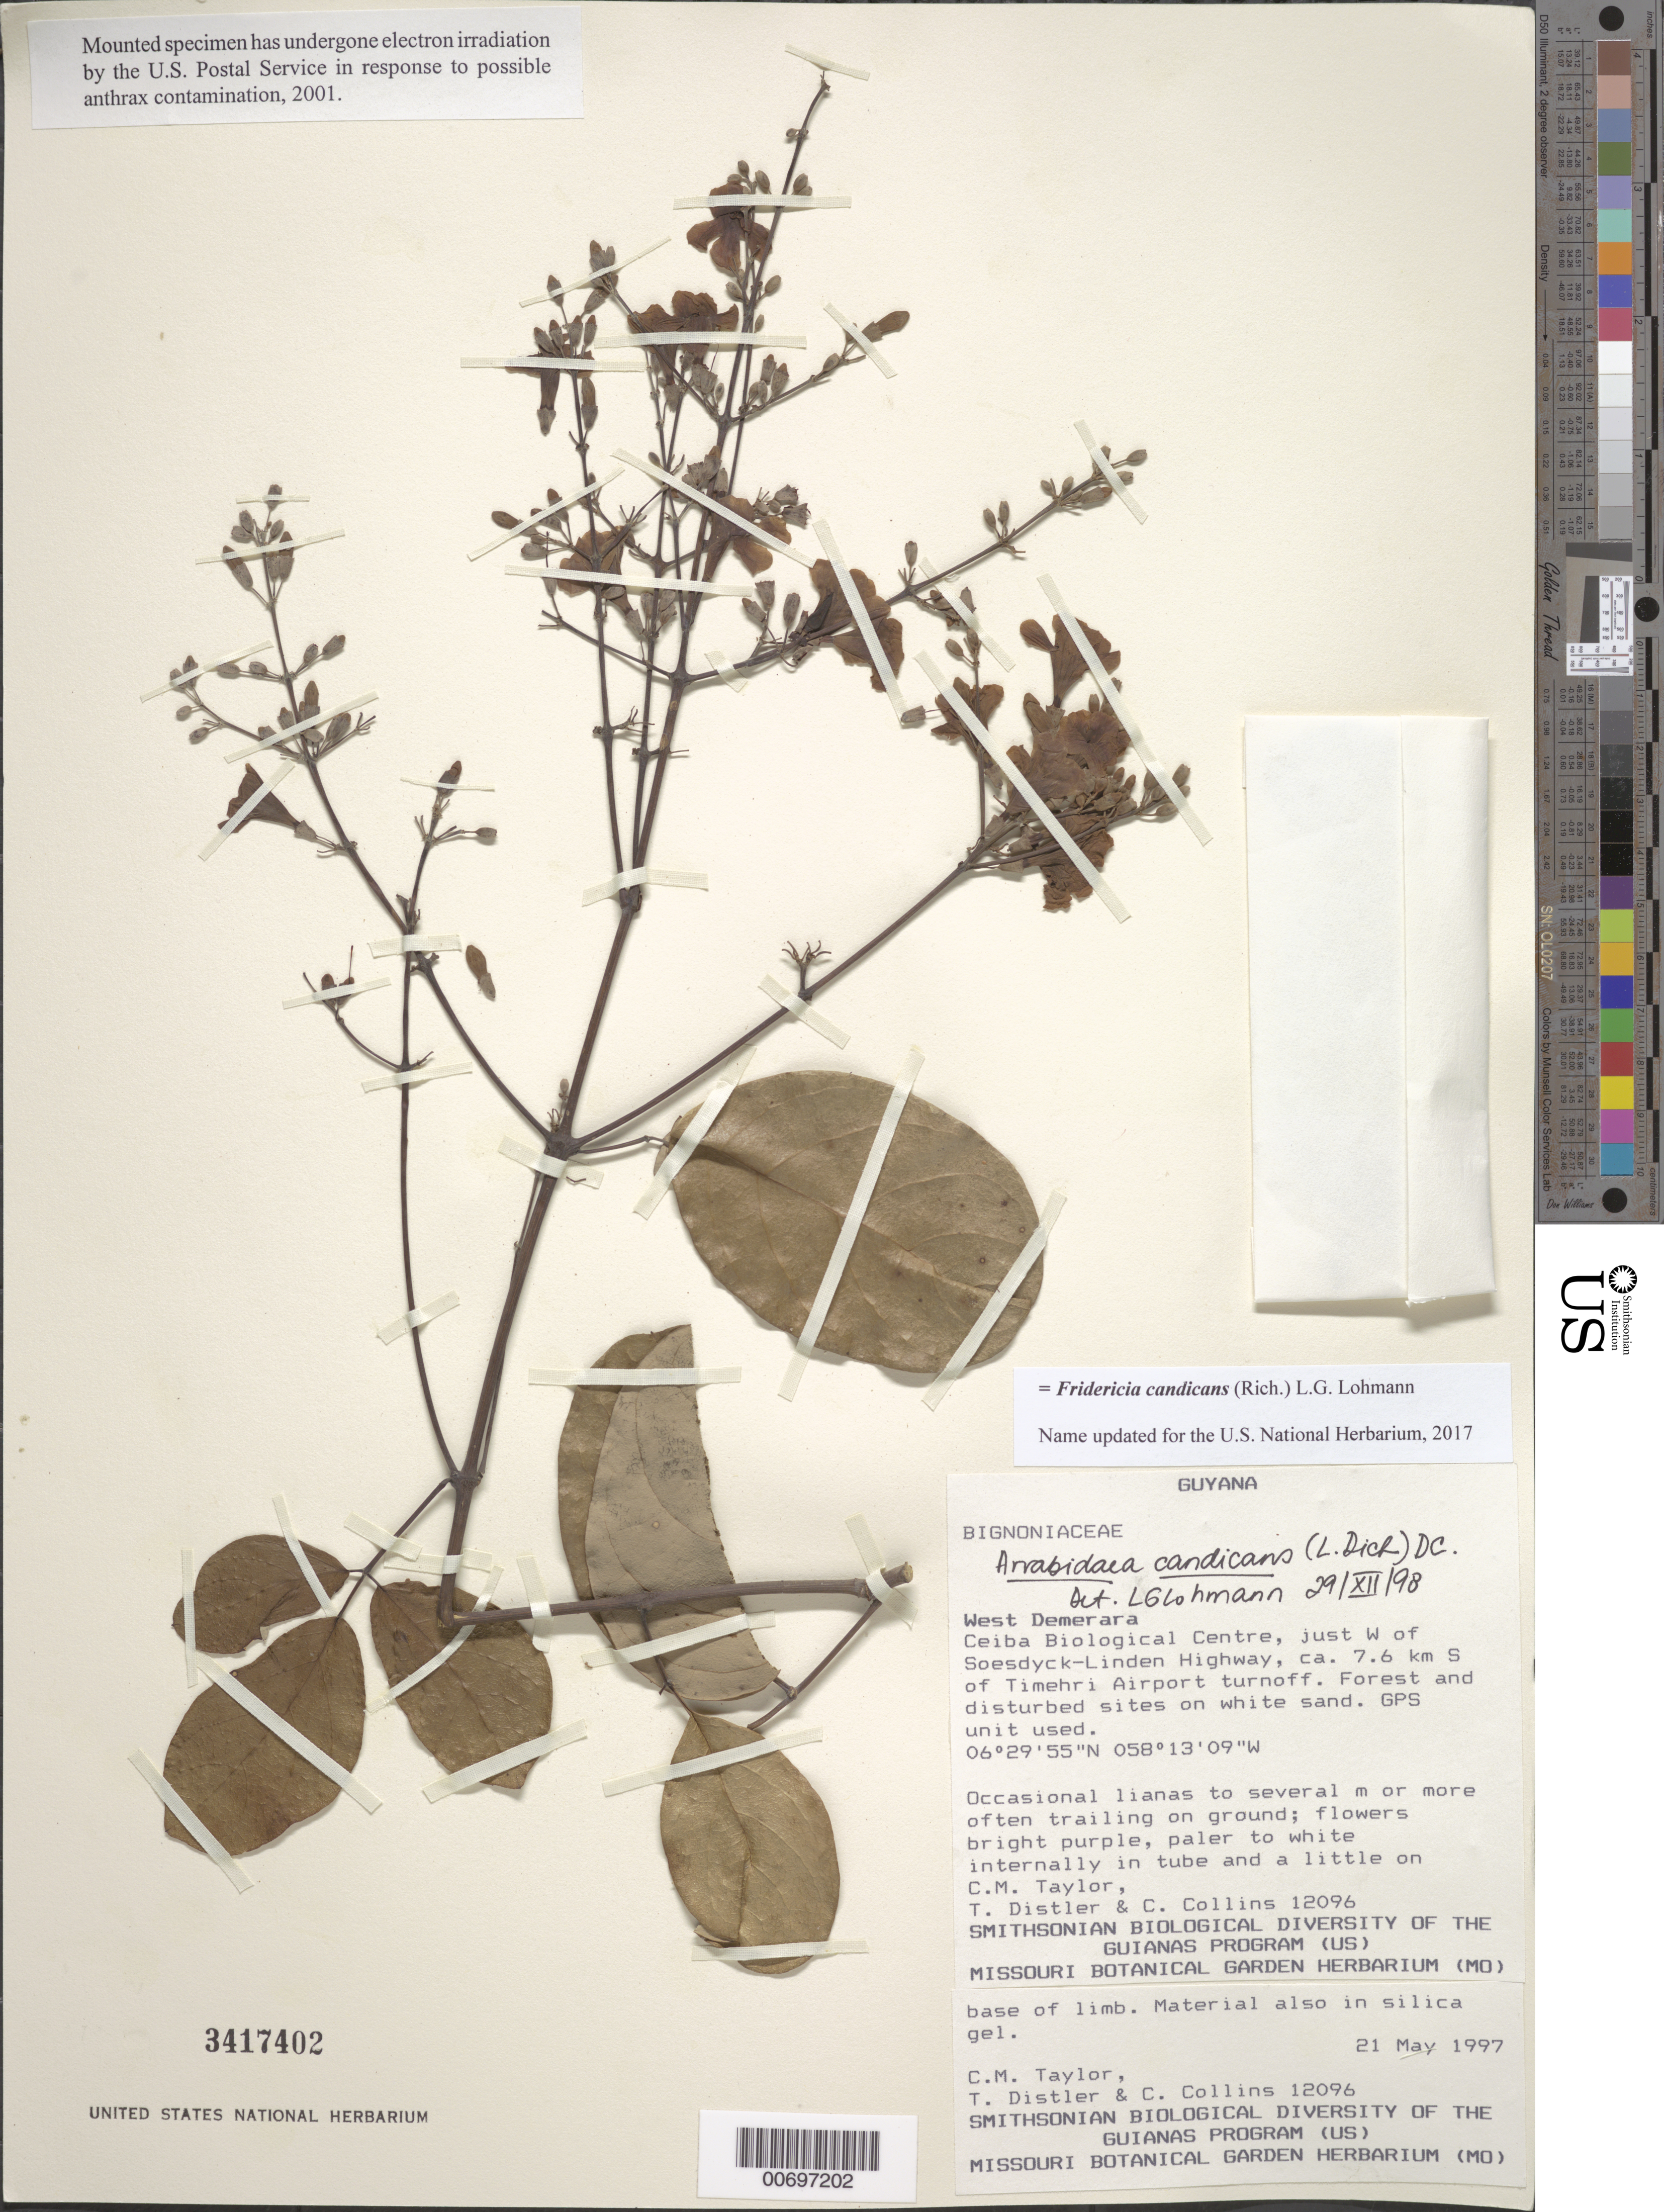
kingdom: Plantae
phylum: Tracheophyta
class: Magnoliopsida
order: Lamiales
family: Bignoniaceae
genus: Arrabidaea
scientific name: Arrabidaea candicans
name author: (Rich.) DC.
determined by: Lohmann, L. G.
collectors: C. M. Taylor, T. Distler & C. Collins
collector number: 12096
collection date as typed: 21 May 1997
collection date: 1997-05-21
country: Guyana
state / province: Demerara-Mahaica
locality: Ceiba Biological Centre, just W of Soesdyck-Linden Hwy, ca. 7.6 km S of Timehri Airport turnoff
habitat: Forest & disturbed sites on white sand. Occasional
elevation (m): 15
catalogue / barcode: US 3417402